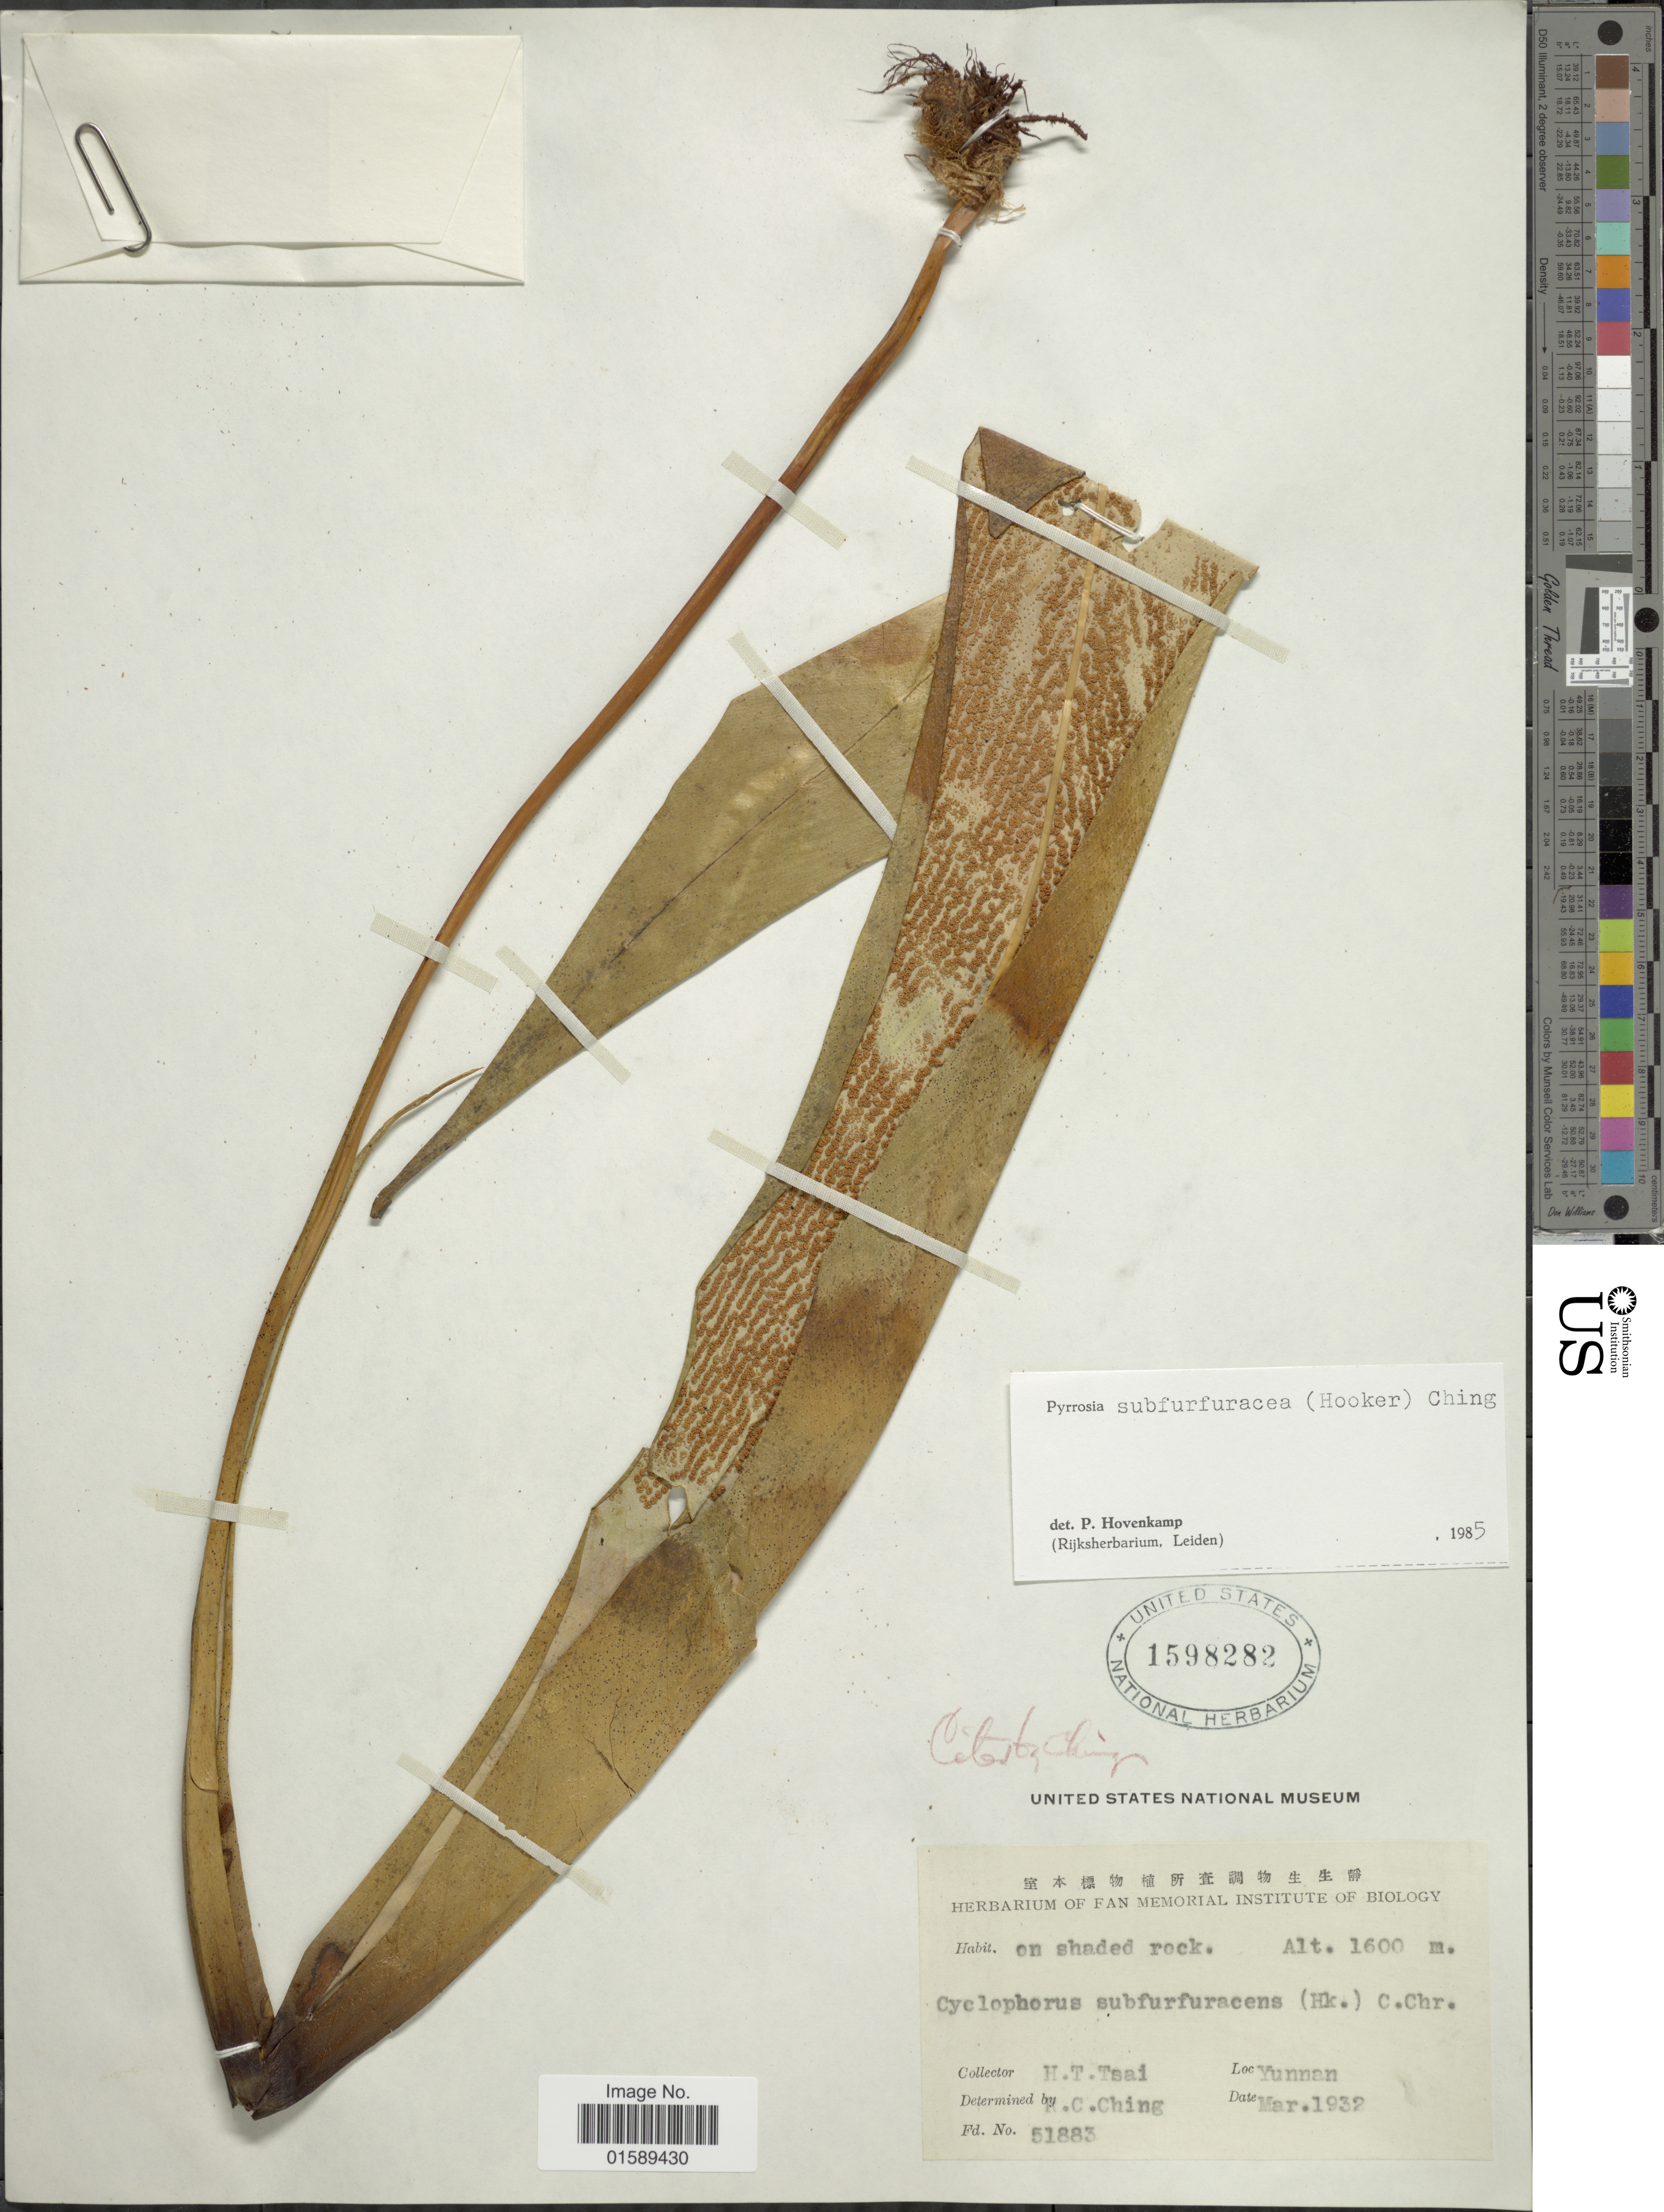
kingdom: Plantae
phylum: Tracheophyta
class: Polypodiopsida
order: Polypodiales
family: Polypodiaceae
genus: Pyrrosia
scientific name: Pyrrosia subfurfuracea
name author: (Hook.) Ching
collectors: H. Tsai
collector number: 51883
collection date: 1932-03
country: China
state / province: Yunnan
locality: Yunnan.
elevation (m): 1600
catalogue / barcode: US 1598282